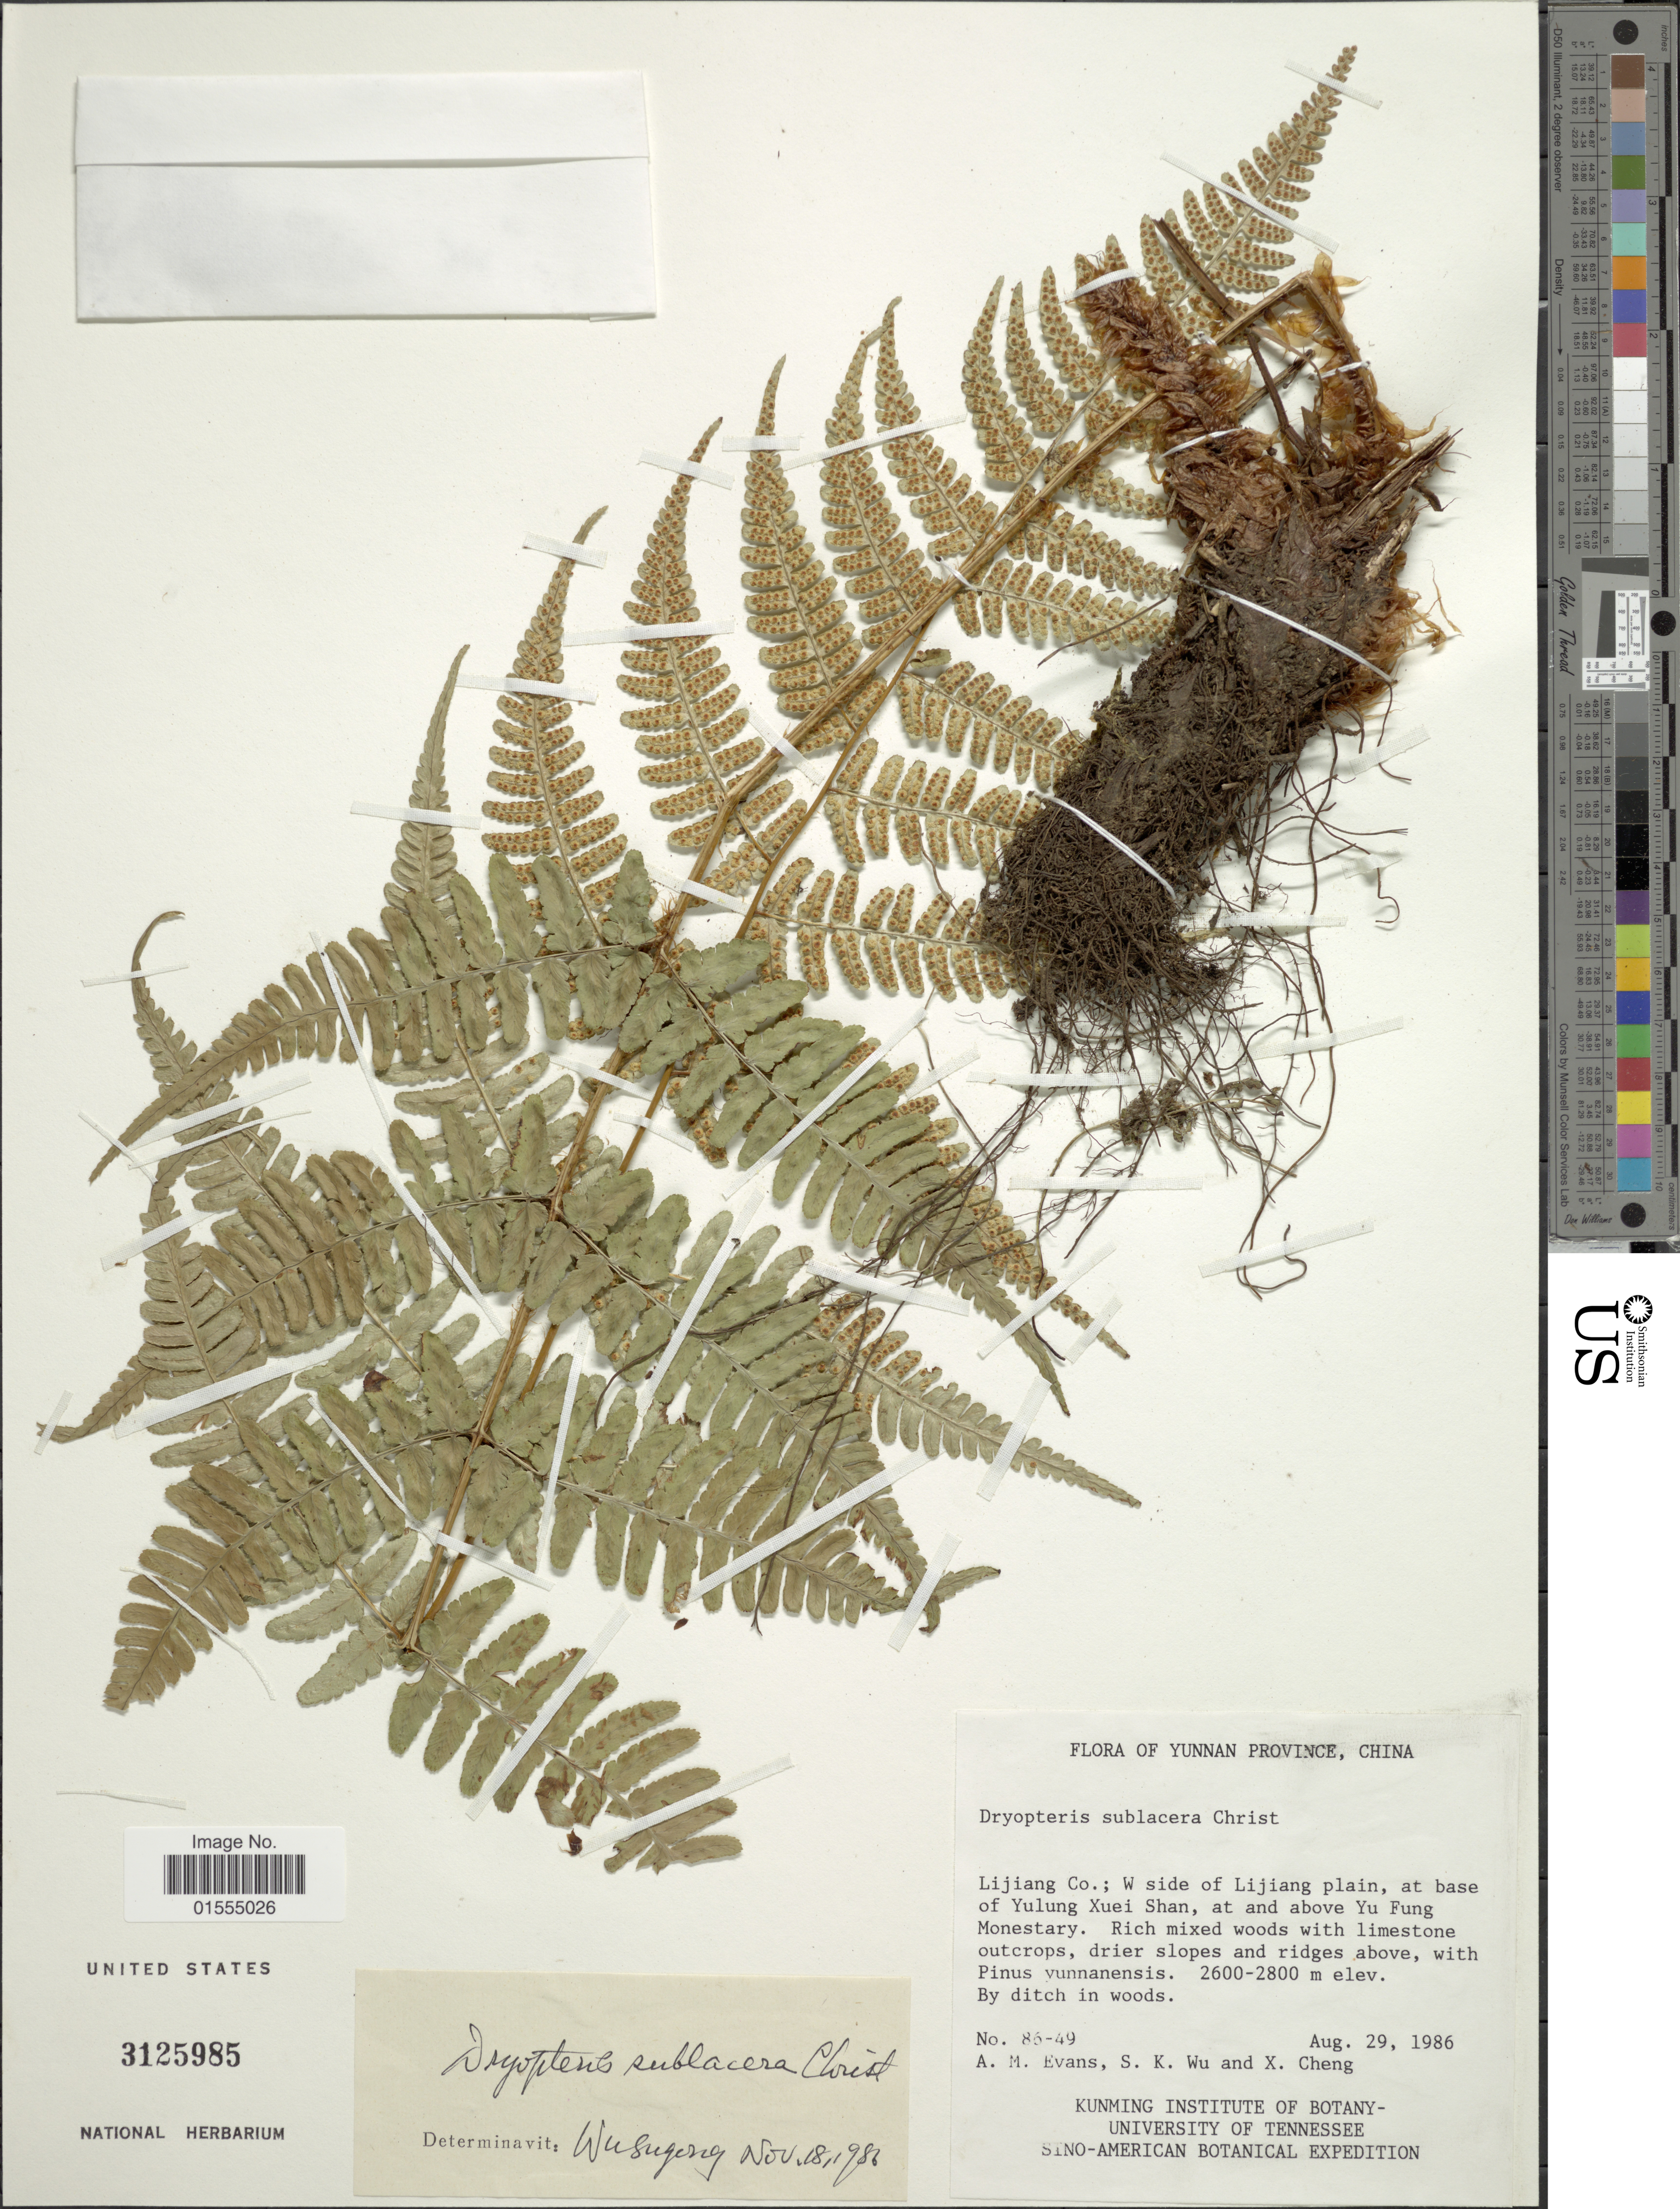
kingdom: Plantae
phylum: Tracheophyta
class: Polypodiopsida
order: Polypodiales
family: Dryopteridaceae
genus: Dryopteris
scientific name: Dryopteris sublacera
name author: Christ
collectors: A. M. Evans, S. K. Wu & X. Cheng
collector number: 86-49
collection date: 1986-08-29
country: China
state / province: Yunnan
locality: Yunnan Province, China, Lijiang Co.; W side of Lijiang plain, at base of yulung Xuei Shan, at and above Yu Fung Monestary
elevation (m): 2600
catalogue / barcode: US 3125985